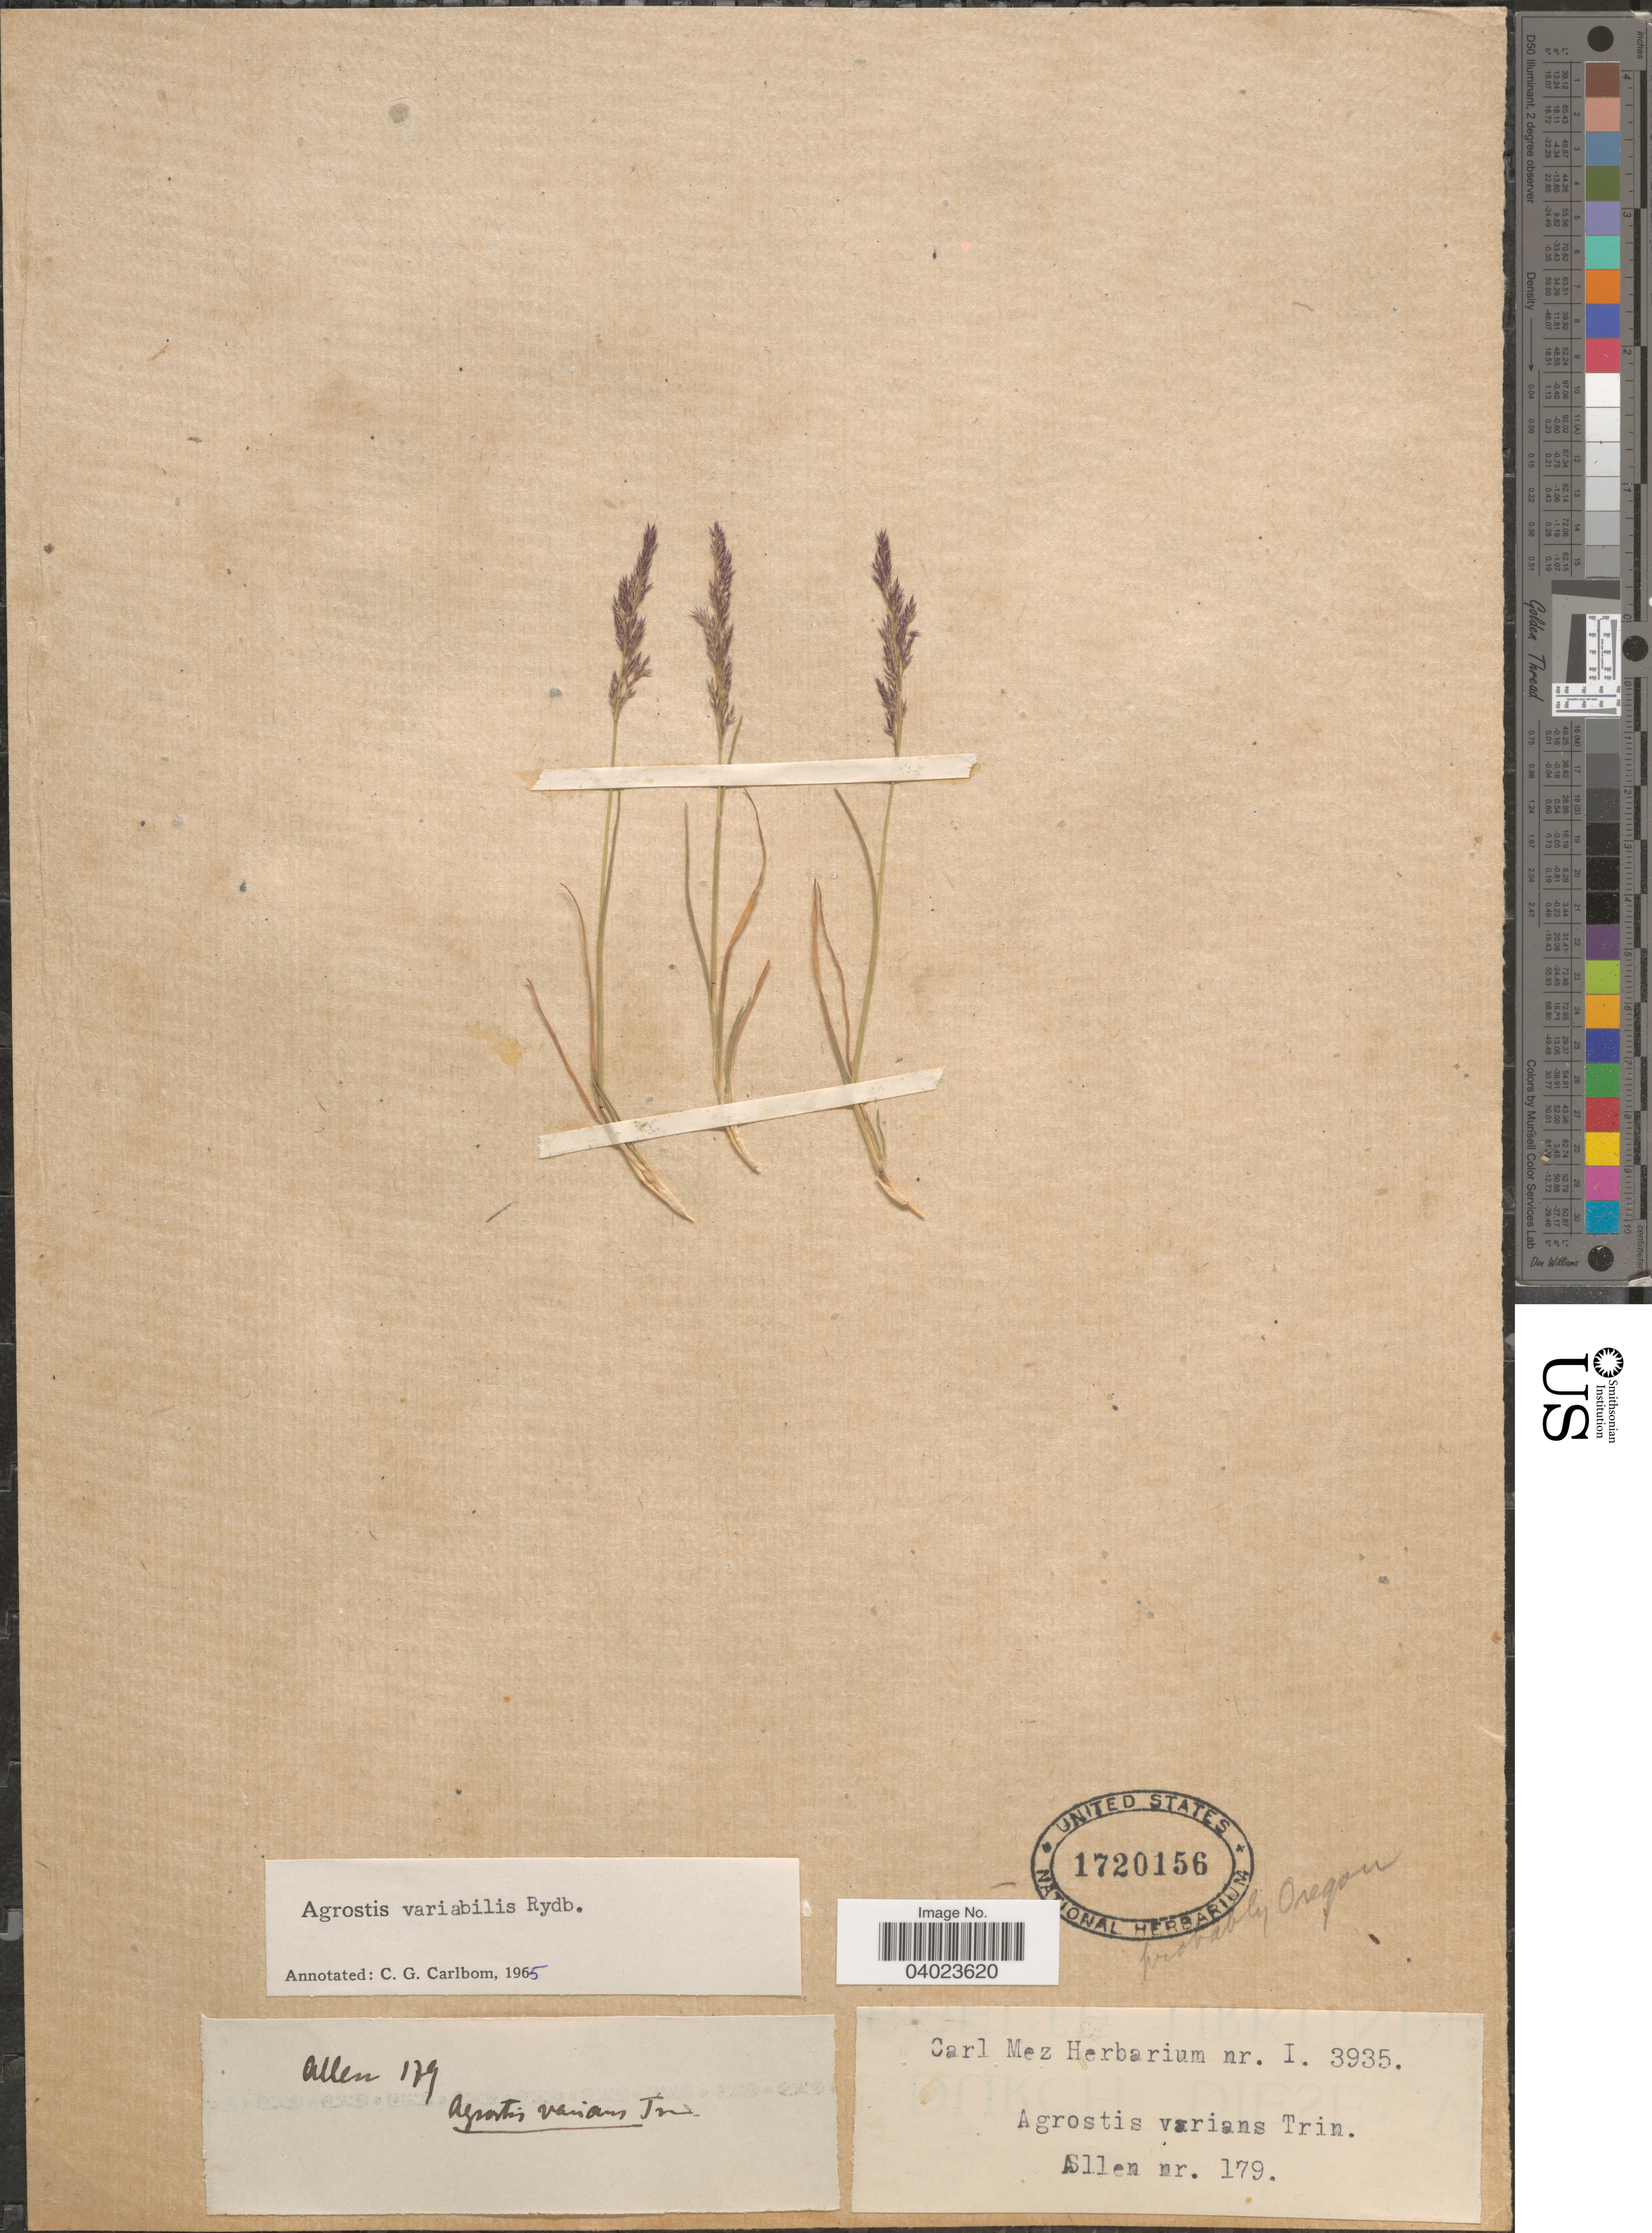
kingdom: Plantae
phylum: Tracheophyta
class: Liliopsida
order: Poales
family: Poaceae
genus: Agrostis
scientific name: Agrostis variabilis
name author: Rydb.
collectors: -- Allen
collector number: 179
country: United States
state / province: Oregon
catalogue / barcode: US 1720156